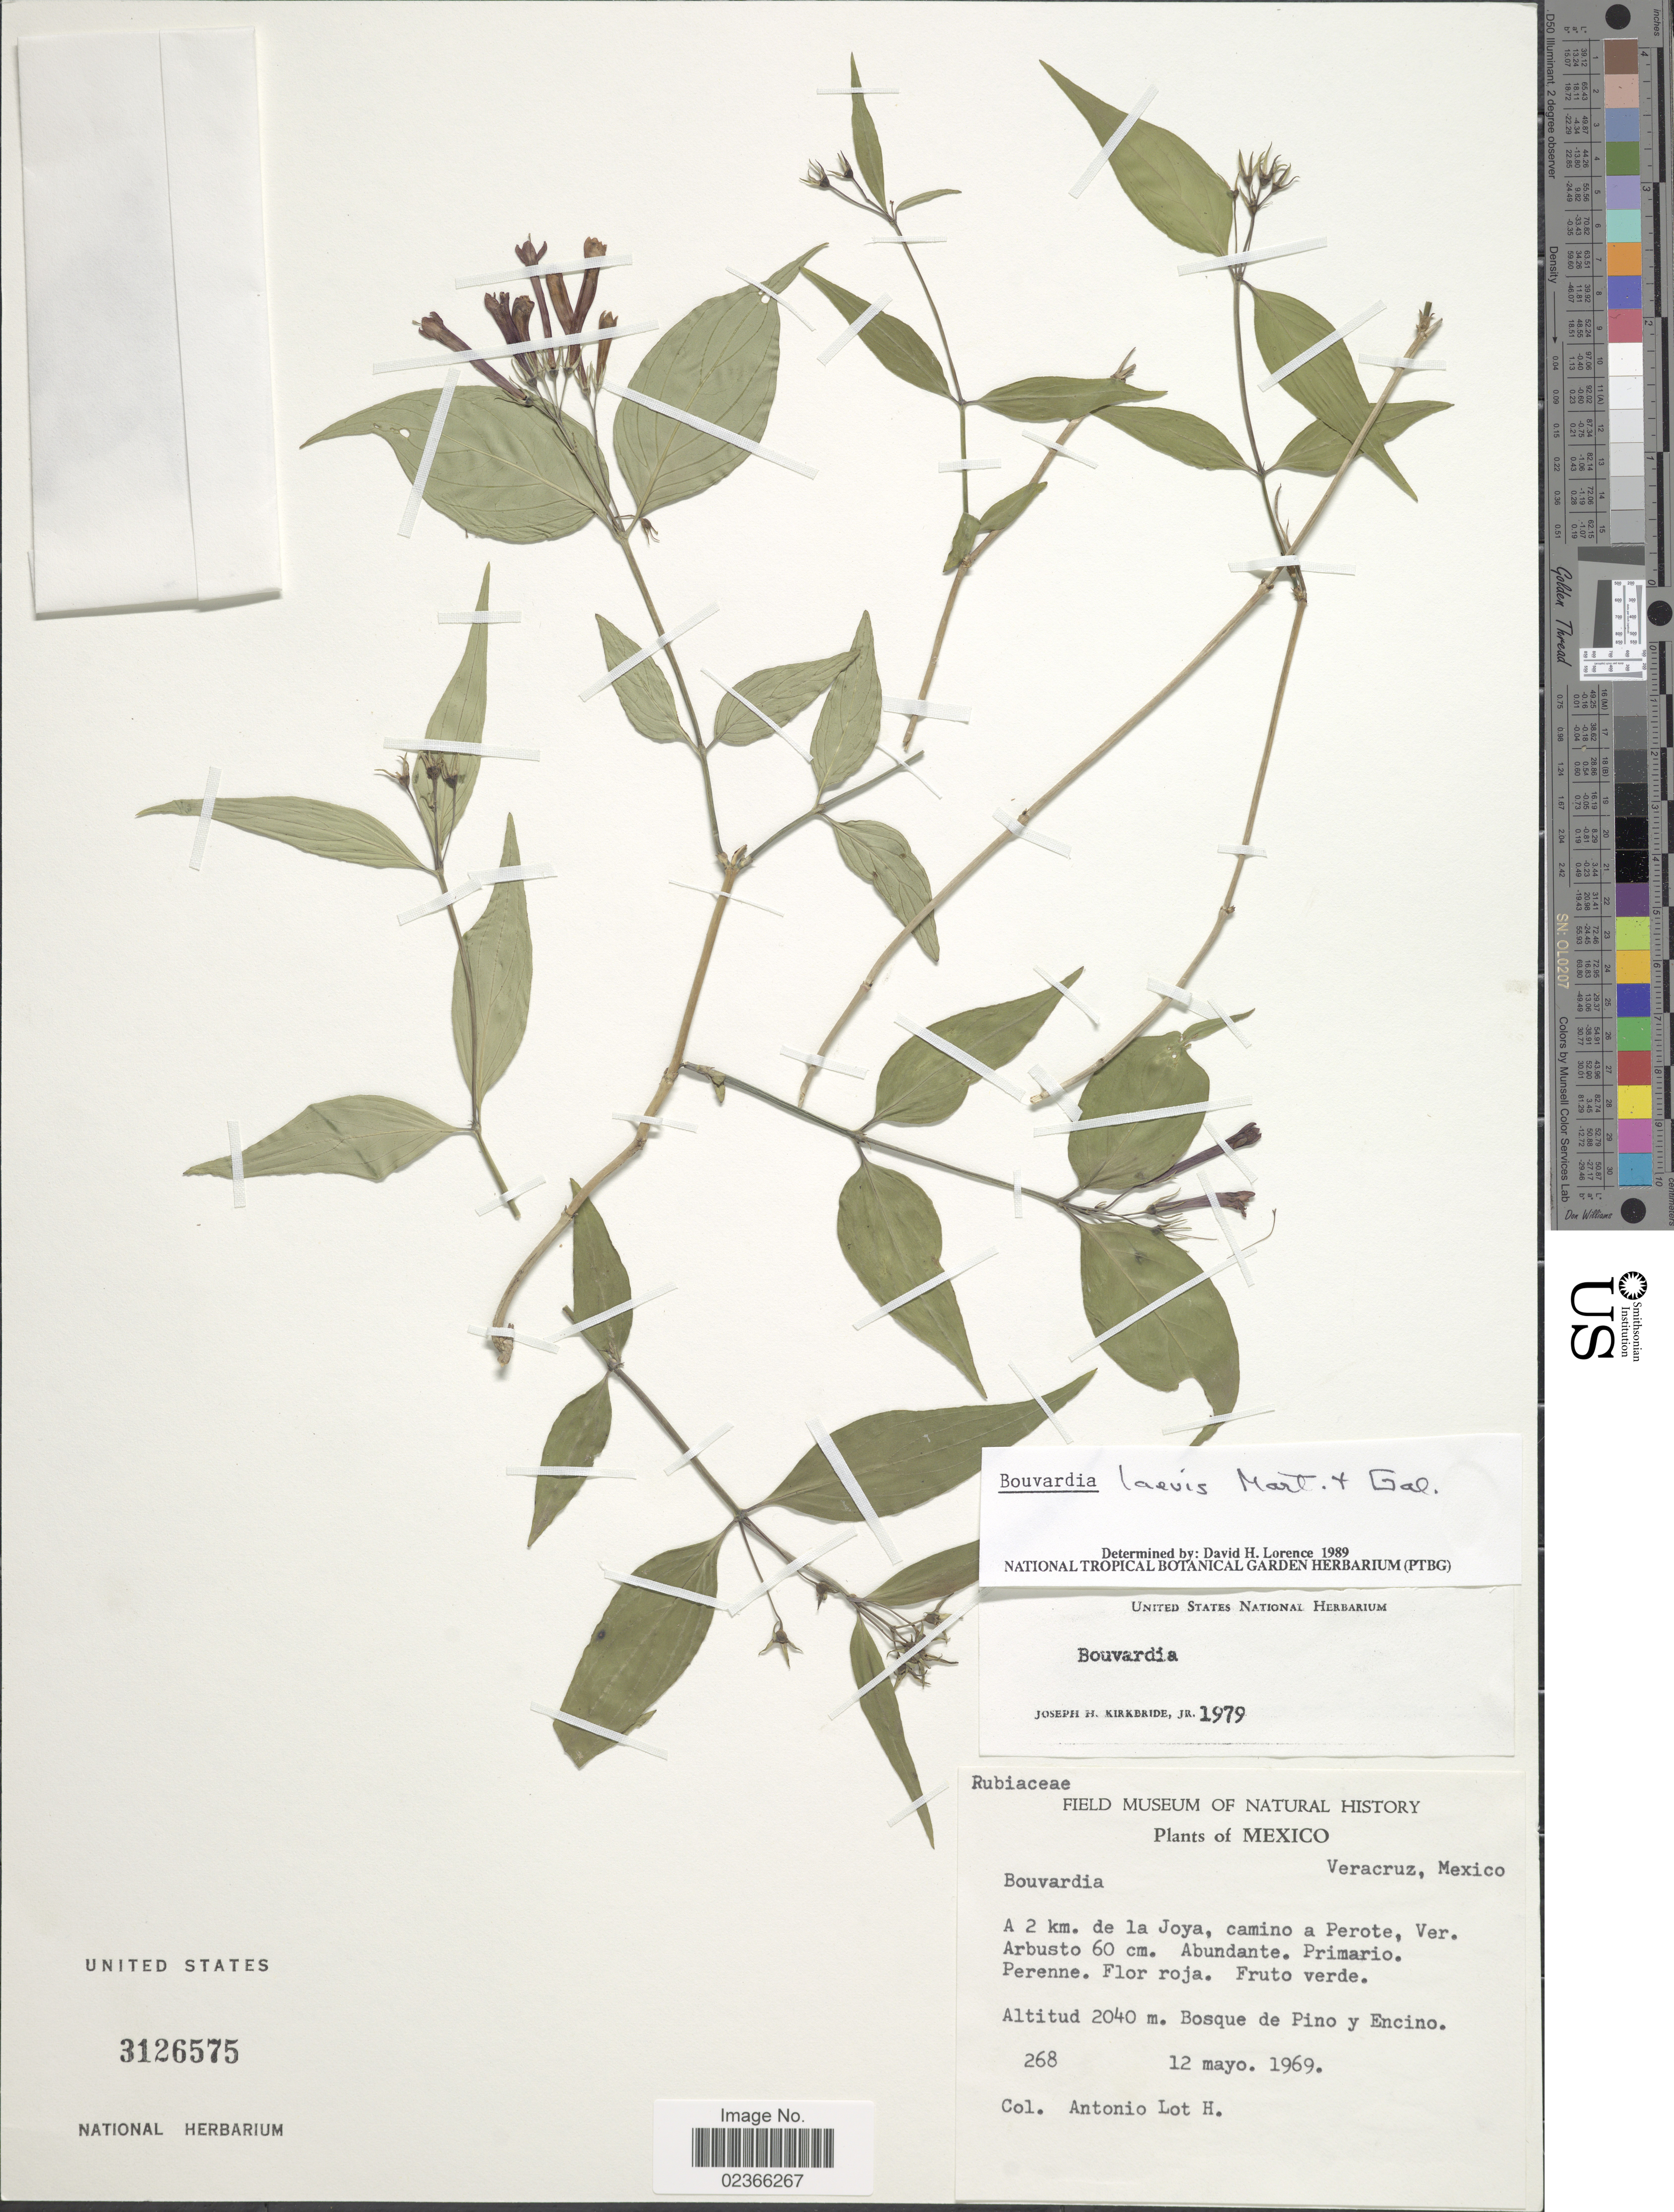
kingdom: Plantae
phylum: Tracheophyta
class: Magnoliopsida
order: Gentianales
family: Rubiaceae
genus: Bouvardia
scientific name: Bouvardia laevis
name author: M. Martens & Galeotti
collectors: A. Lot Helgueras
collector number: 268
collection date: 1969-05-12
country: Mexico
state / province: Veracruz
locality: Mexico, A 2 km. de la Joya, camino a Perote, Ver. Veracruz, Mexico.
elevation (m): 2040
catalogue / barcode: US 3126575